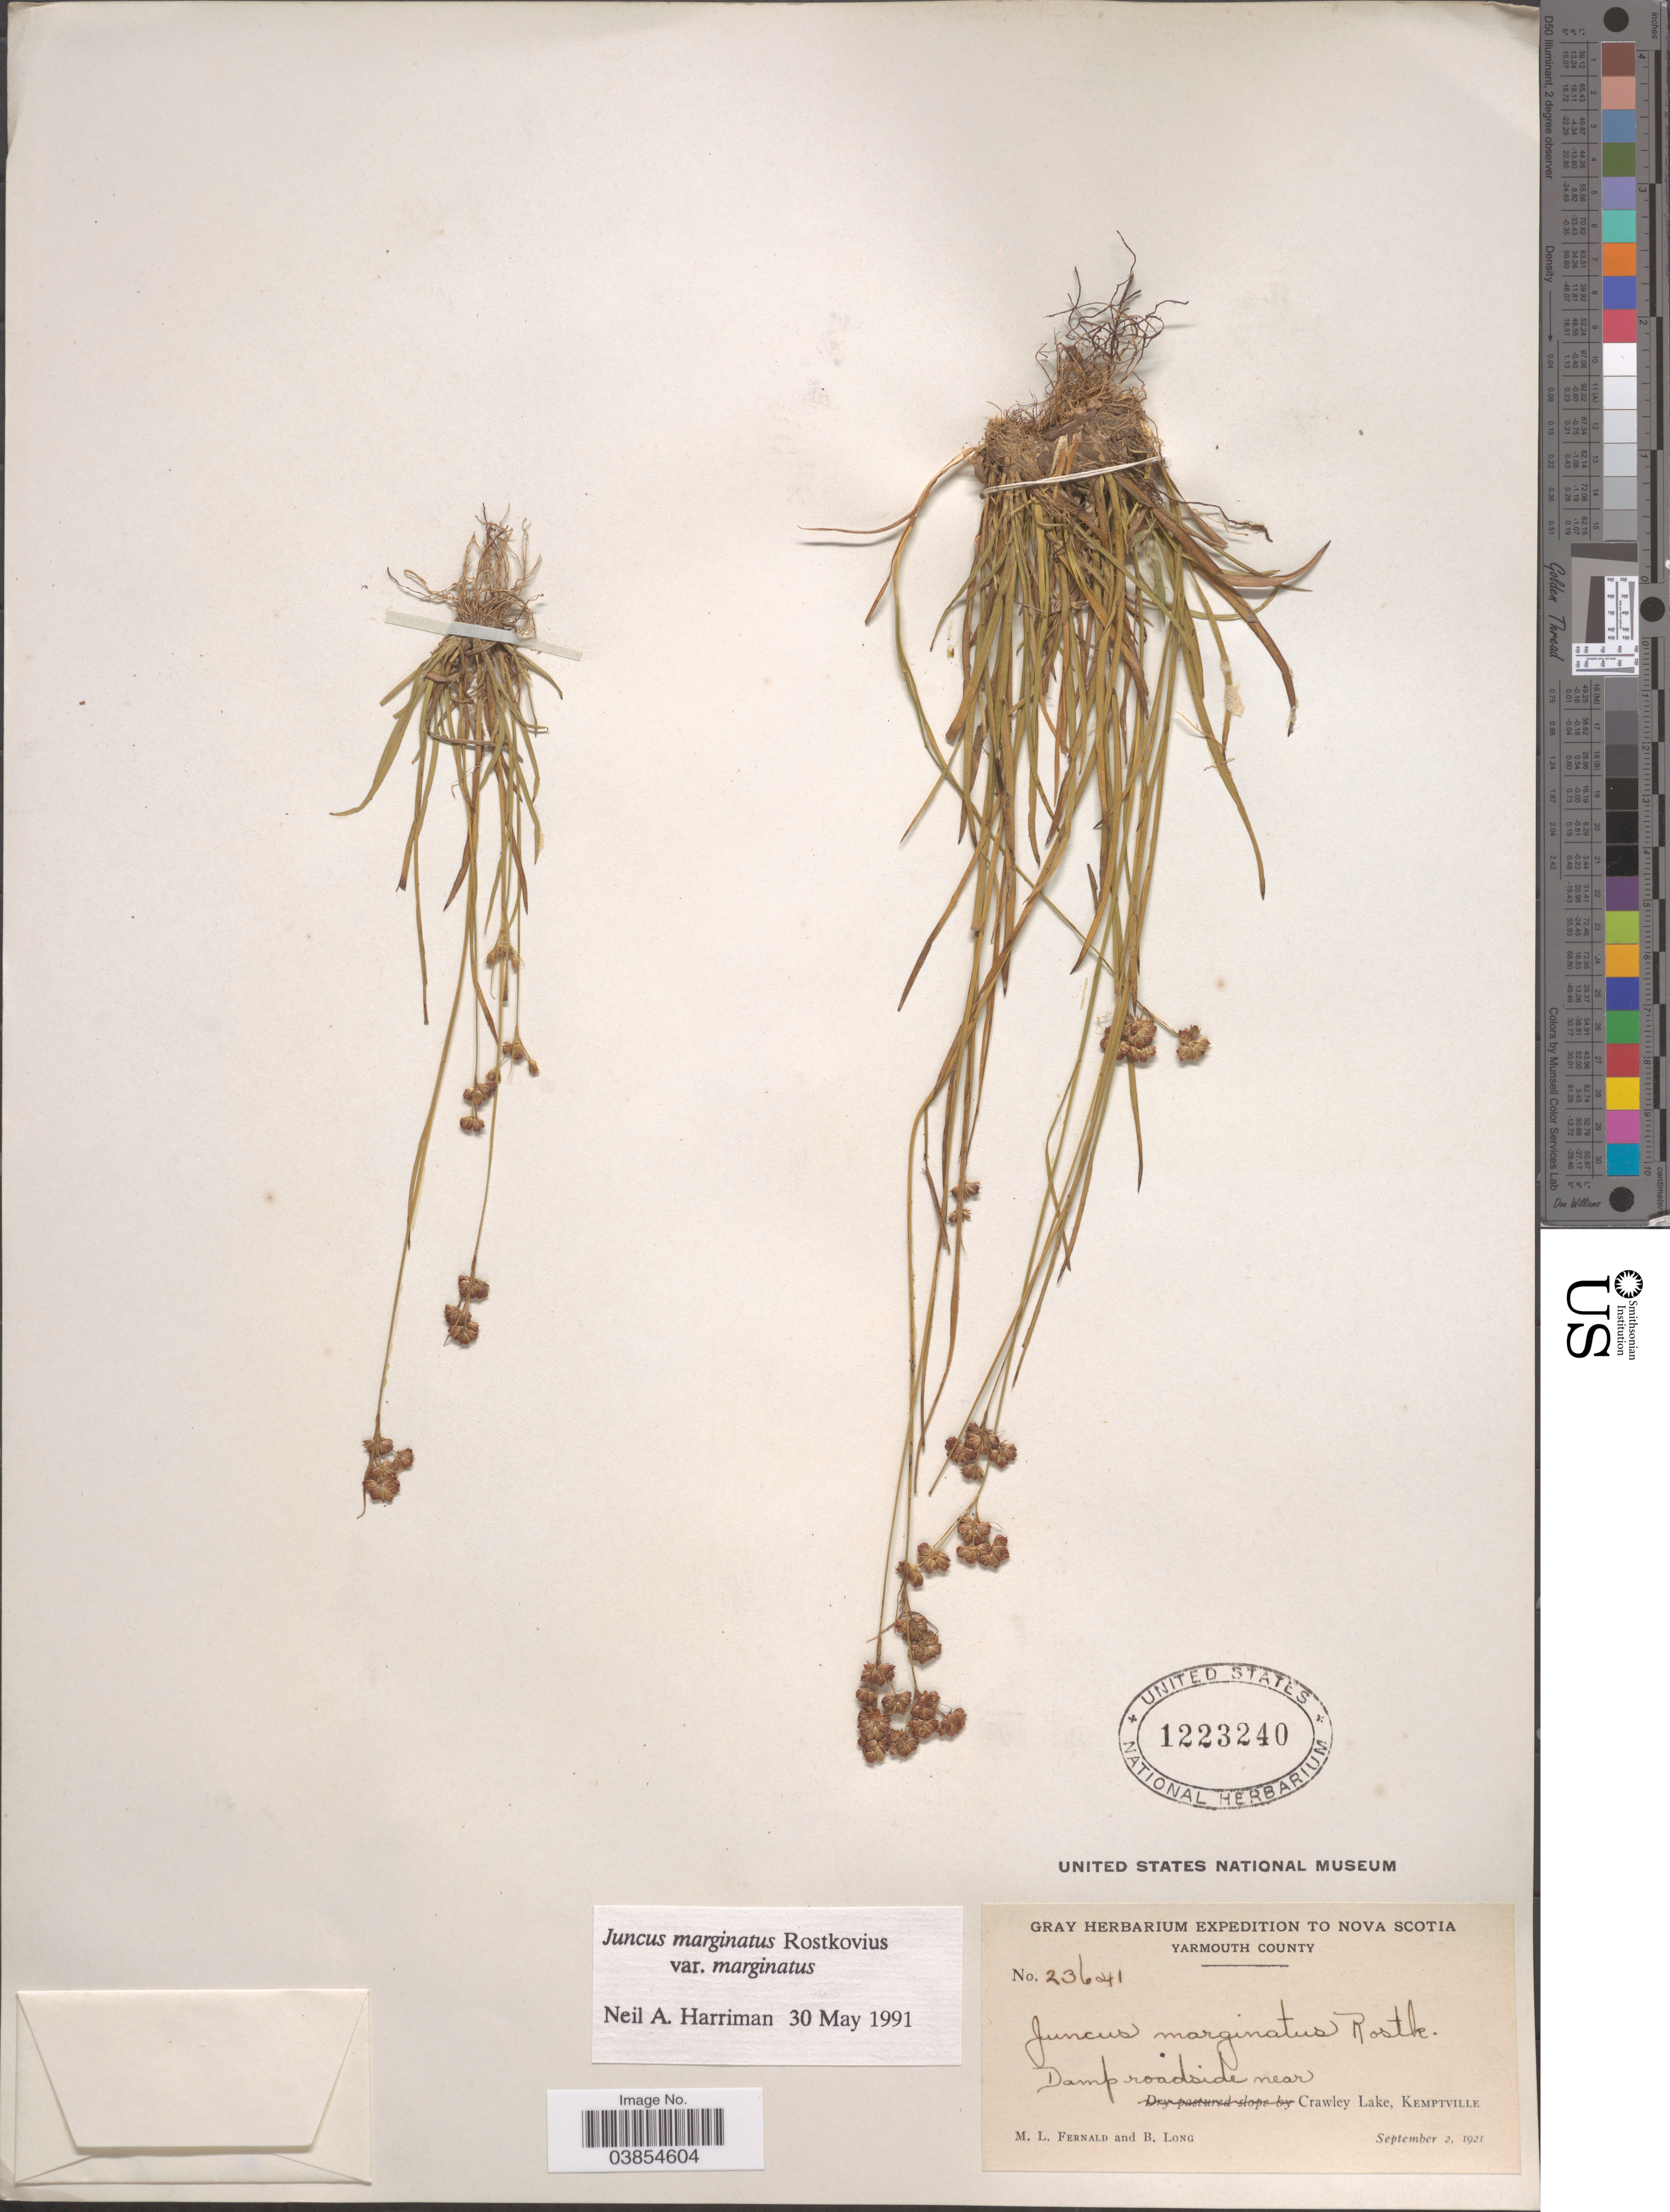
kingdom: Plantae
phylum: Tracheophyta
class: Liliopsida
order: Poales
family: Juncaceae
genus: Juncus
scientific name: Juncus marginatus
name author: Rostk.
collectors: M. L. Fernald & B. Long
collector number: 23641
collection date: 1921-09-02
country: Canada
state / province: Nova Scotia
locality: Yarmouth County. Damp roadside near Crawley Lake, Kemptville.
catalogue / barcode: US 1223240